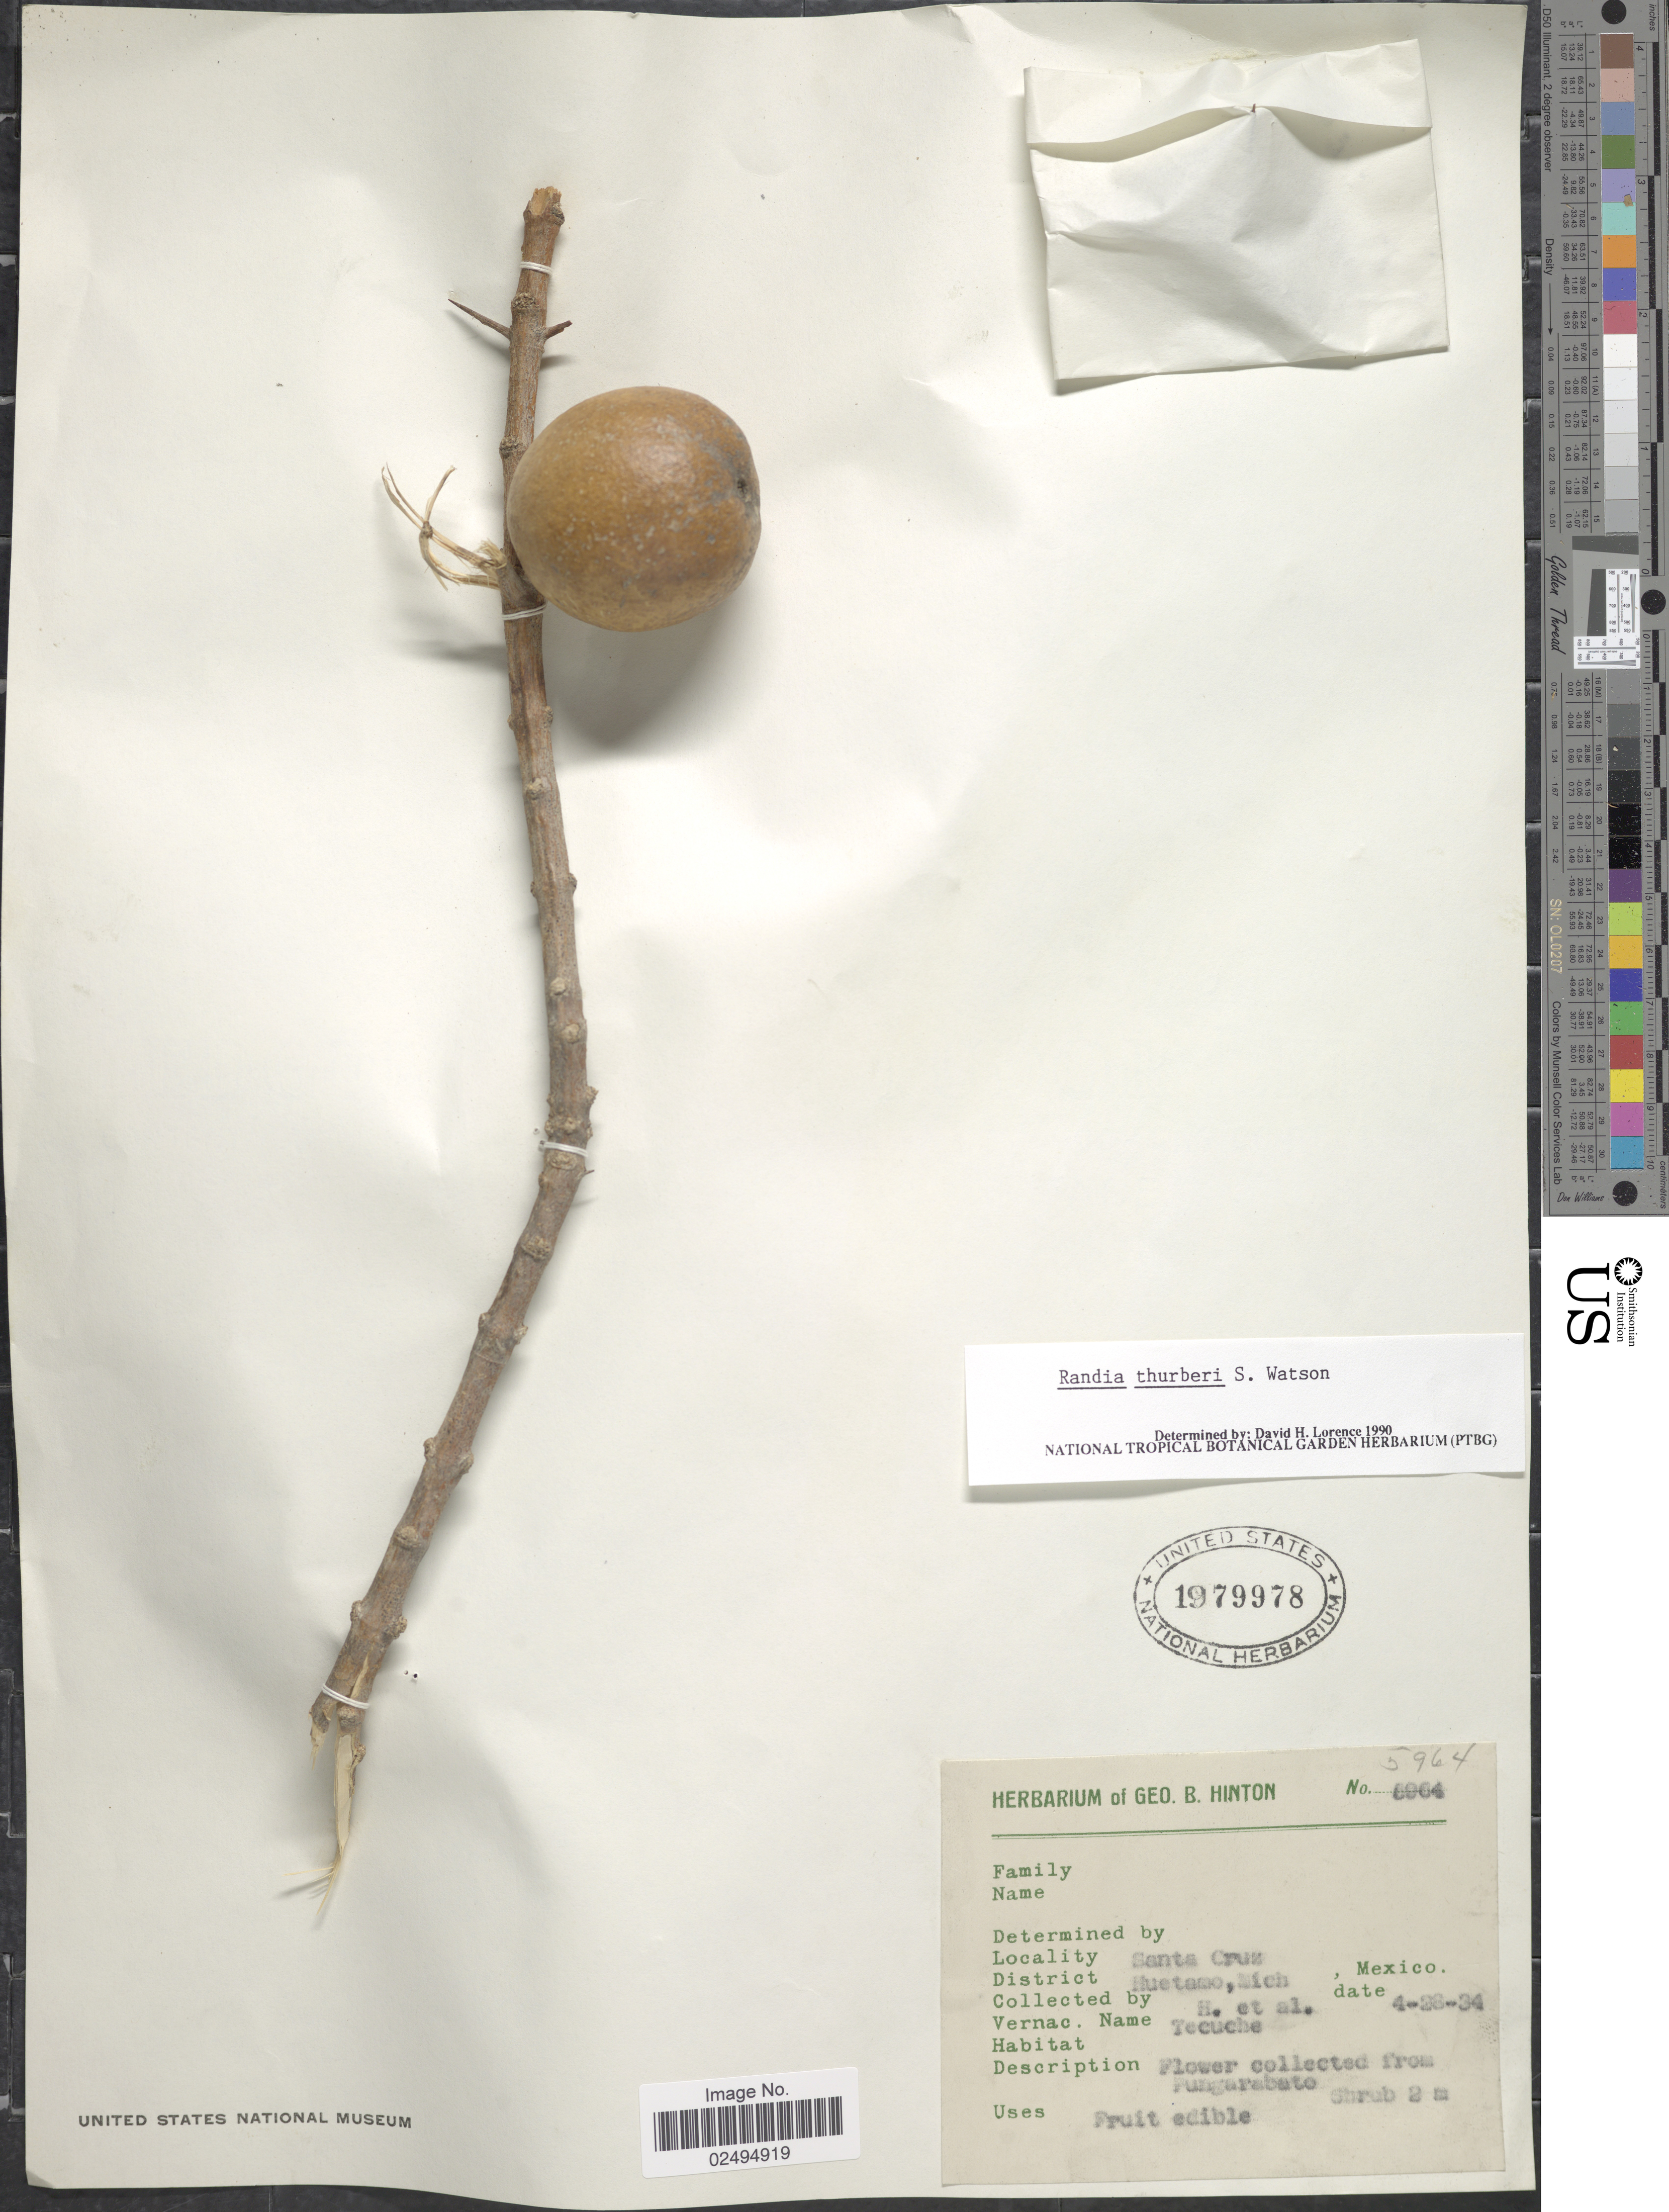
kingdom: Plantae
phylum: Tracheophyta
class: Magnoliopsida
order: Gentianales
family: Rubiaceae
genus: Randia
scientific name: Randia thurberi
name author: S. Watson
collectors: G. B. Hinton & et al.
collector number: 5964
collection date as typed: Transcribed d/m/y: 26/4/34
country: Mexico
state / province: Michoacán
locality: Santa Cruz, Disrtict Huetamo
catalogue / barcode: US 1979978